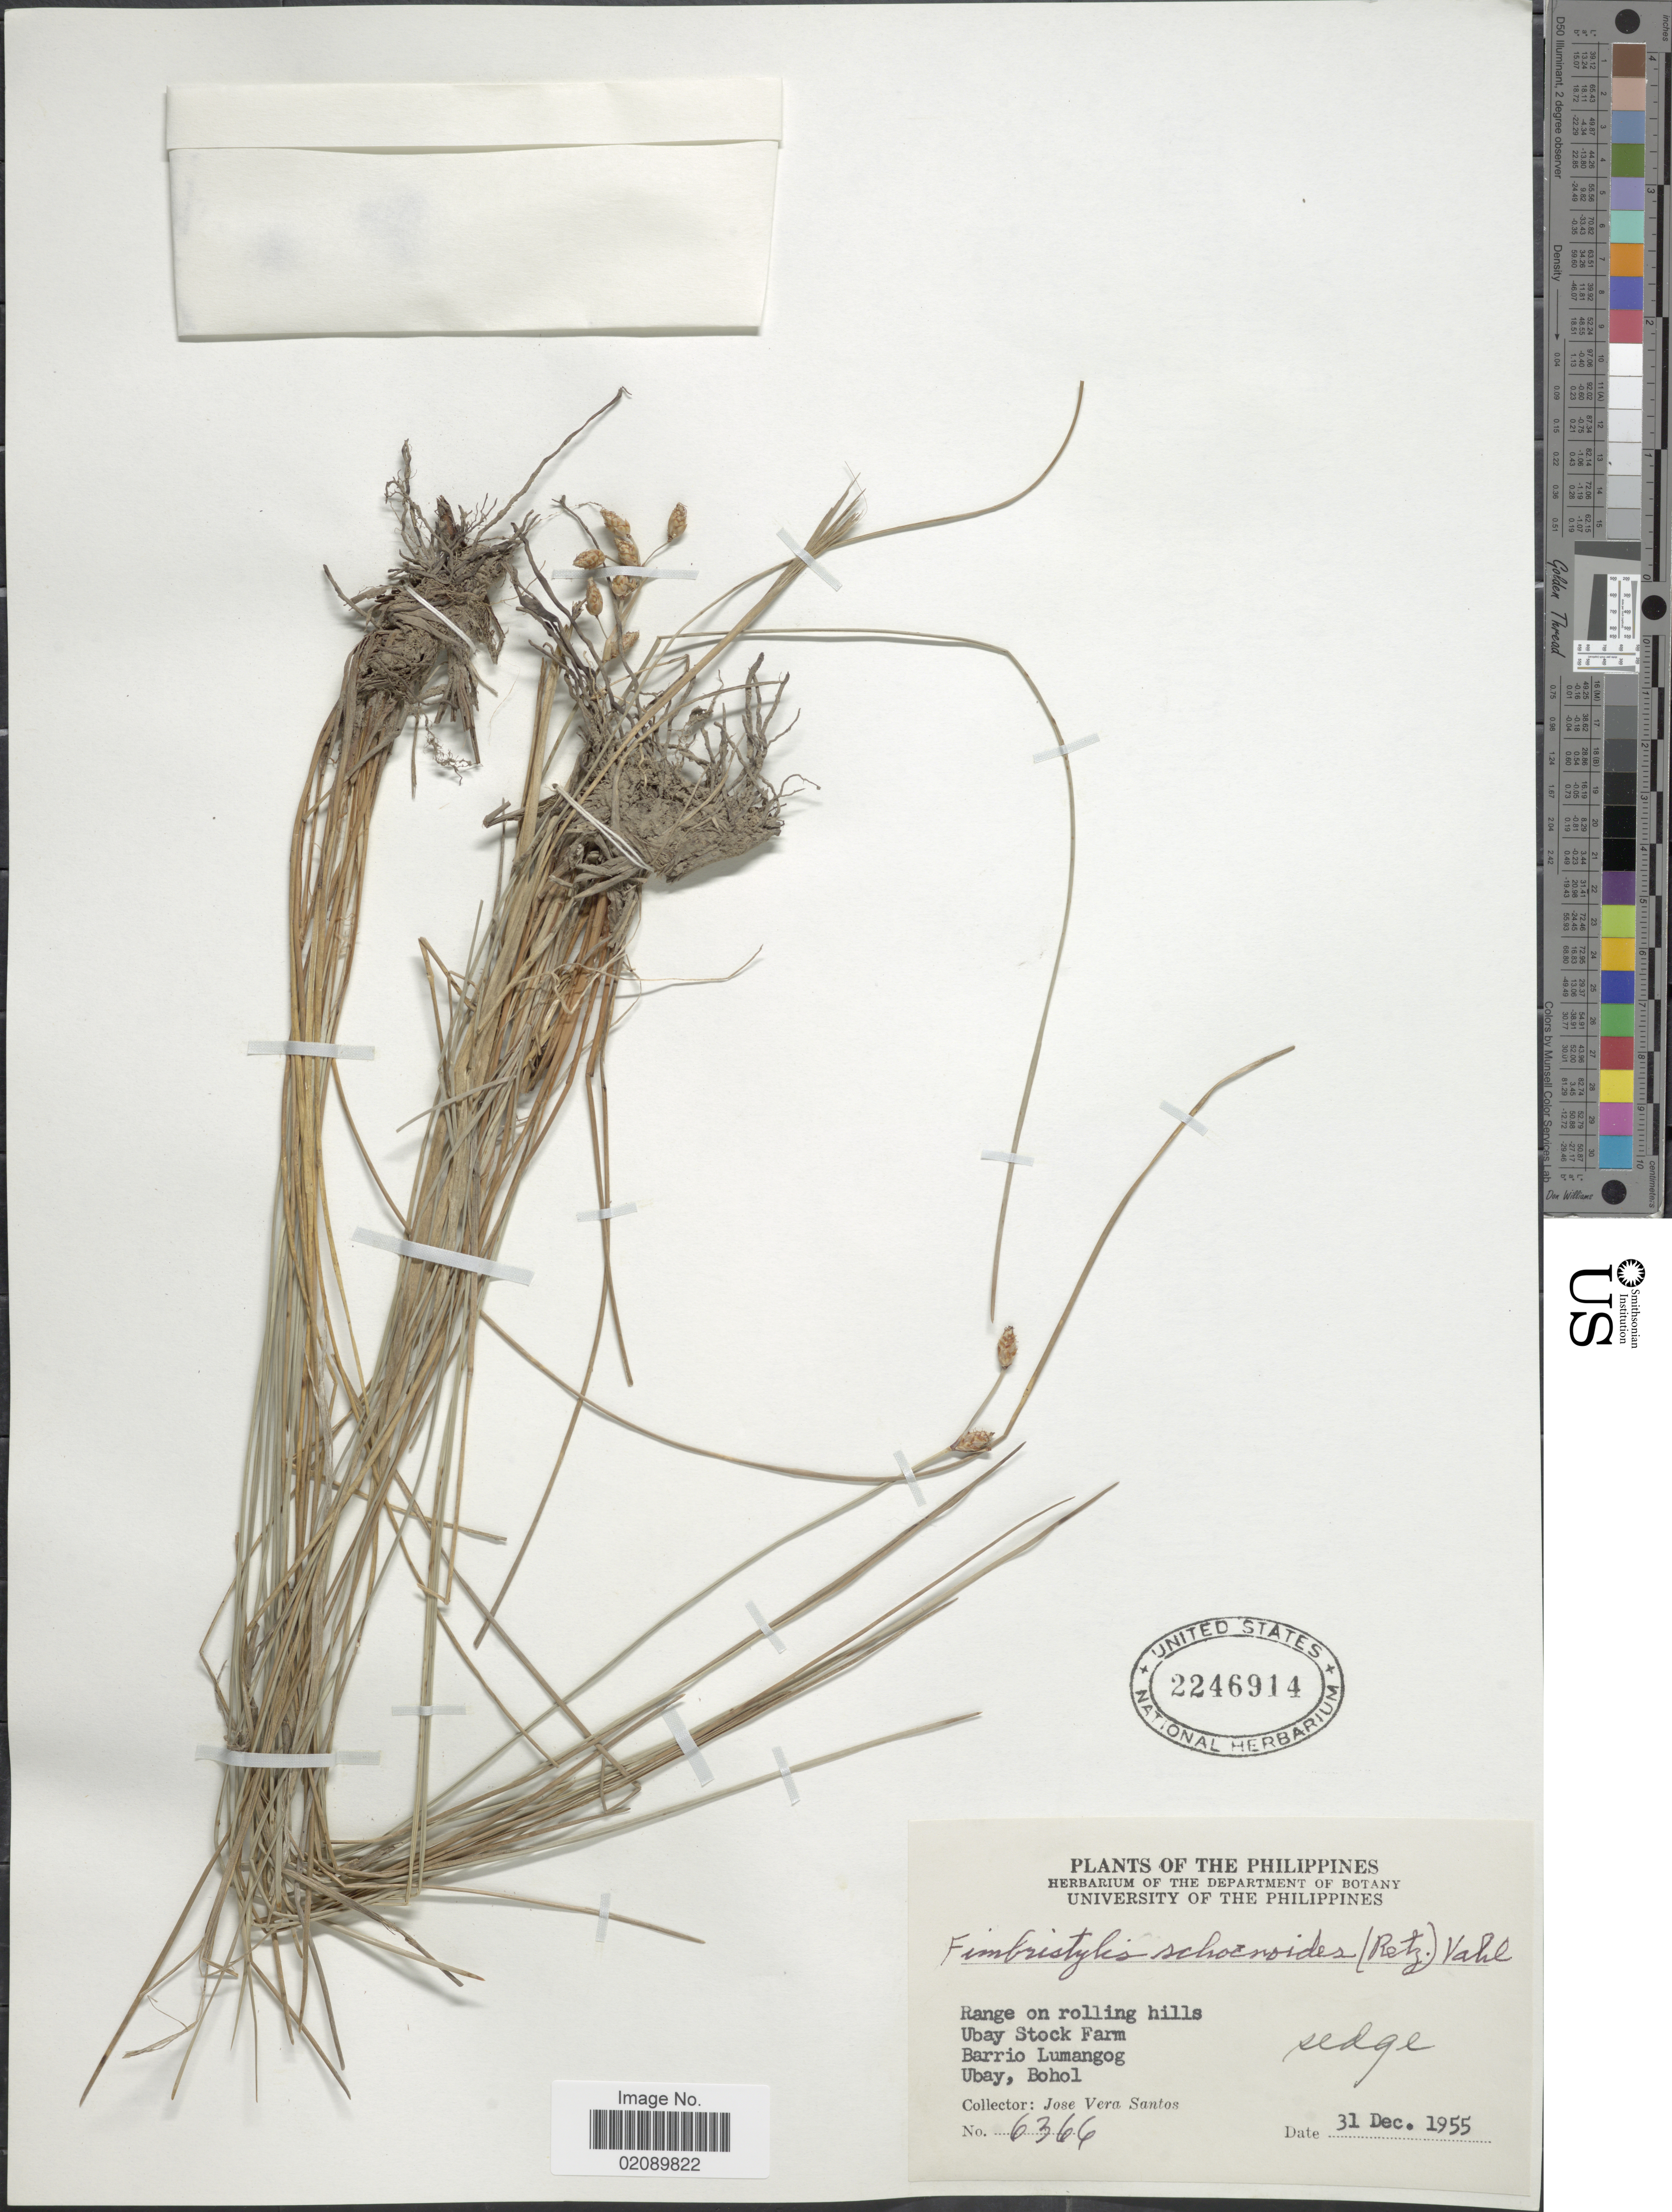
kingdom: Plantae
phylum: Tracheophyta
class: Liliopsida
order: Poales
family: Cyperaceae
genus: Fimbristylis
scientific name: Fimbristylis schoenoides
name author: (Retz.) Vahl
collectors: J. V. Santos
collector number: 6366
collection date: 1955-12-31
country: Philippines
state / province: Central Visayas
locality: Range on rolling hills. Ubay Stock Farm. Barrio Lumangog. Ubay, Bohol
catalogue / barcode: US 2246914